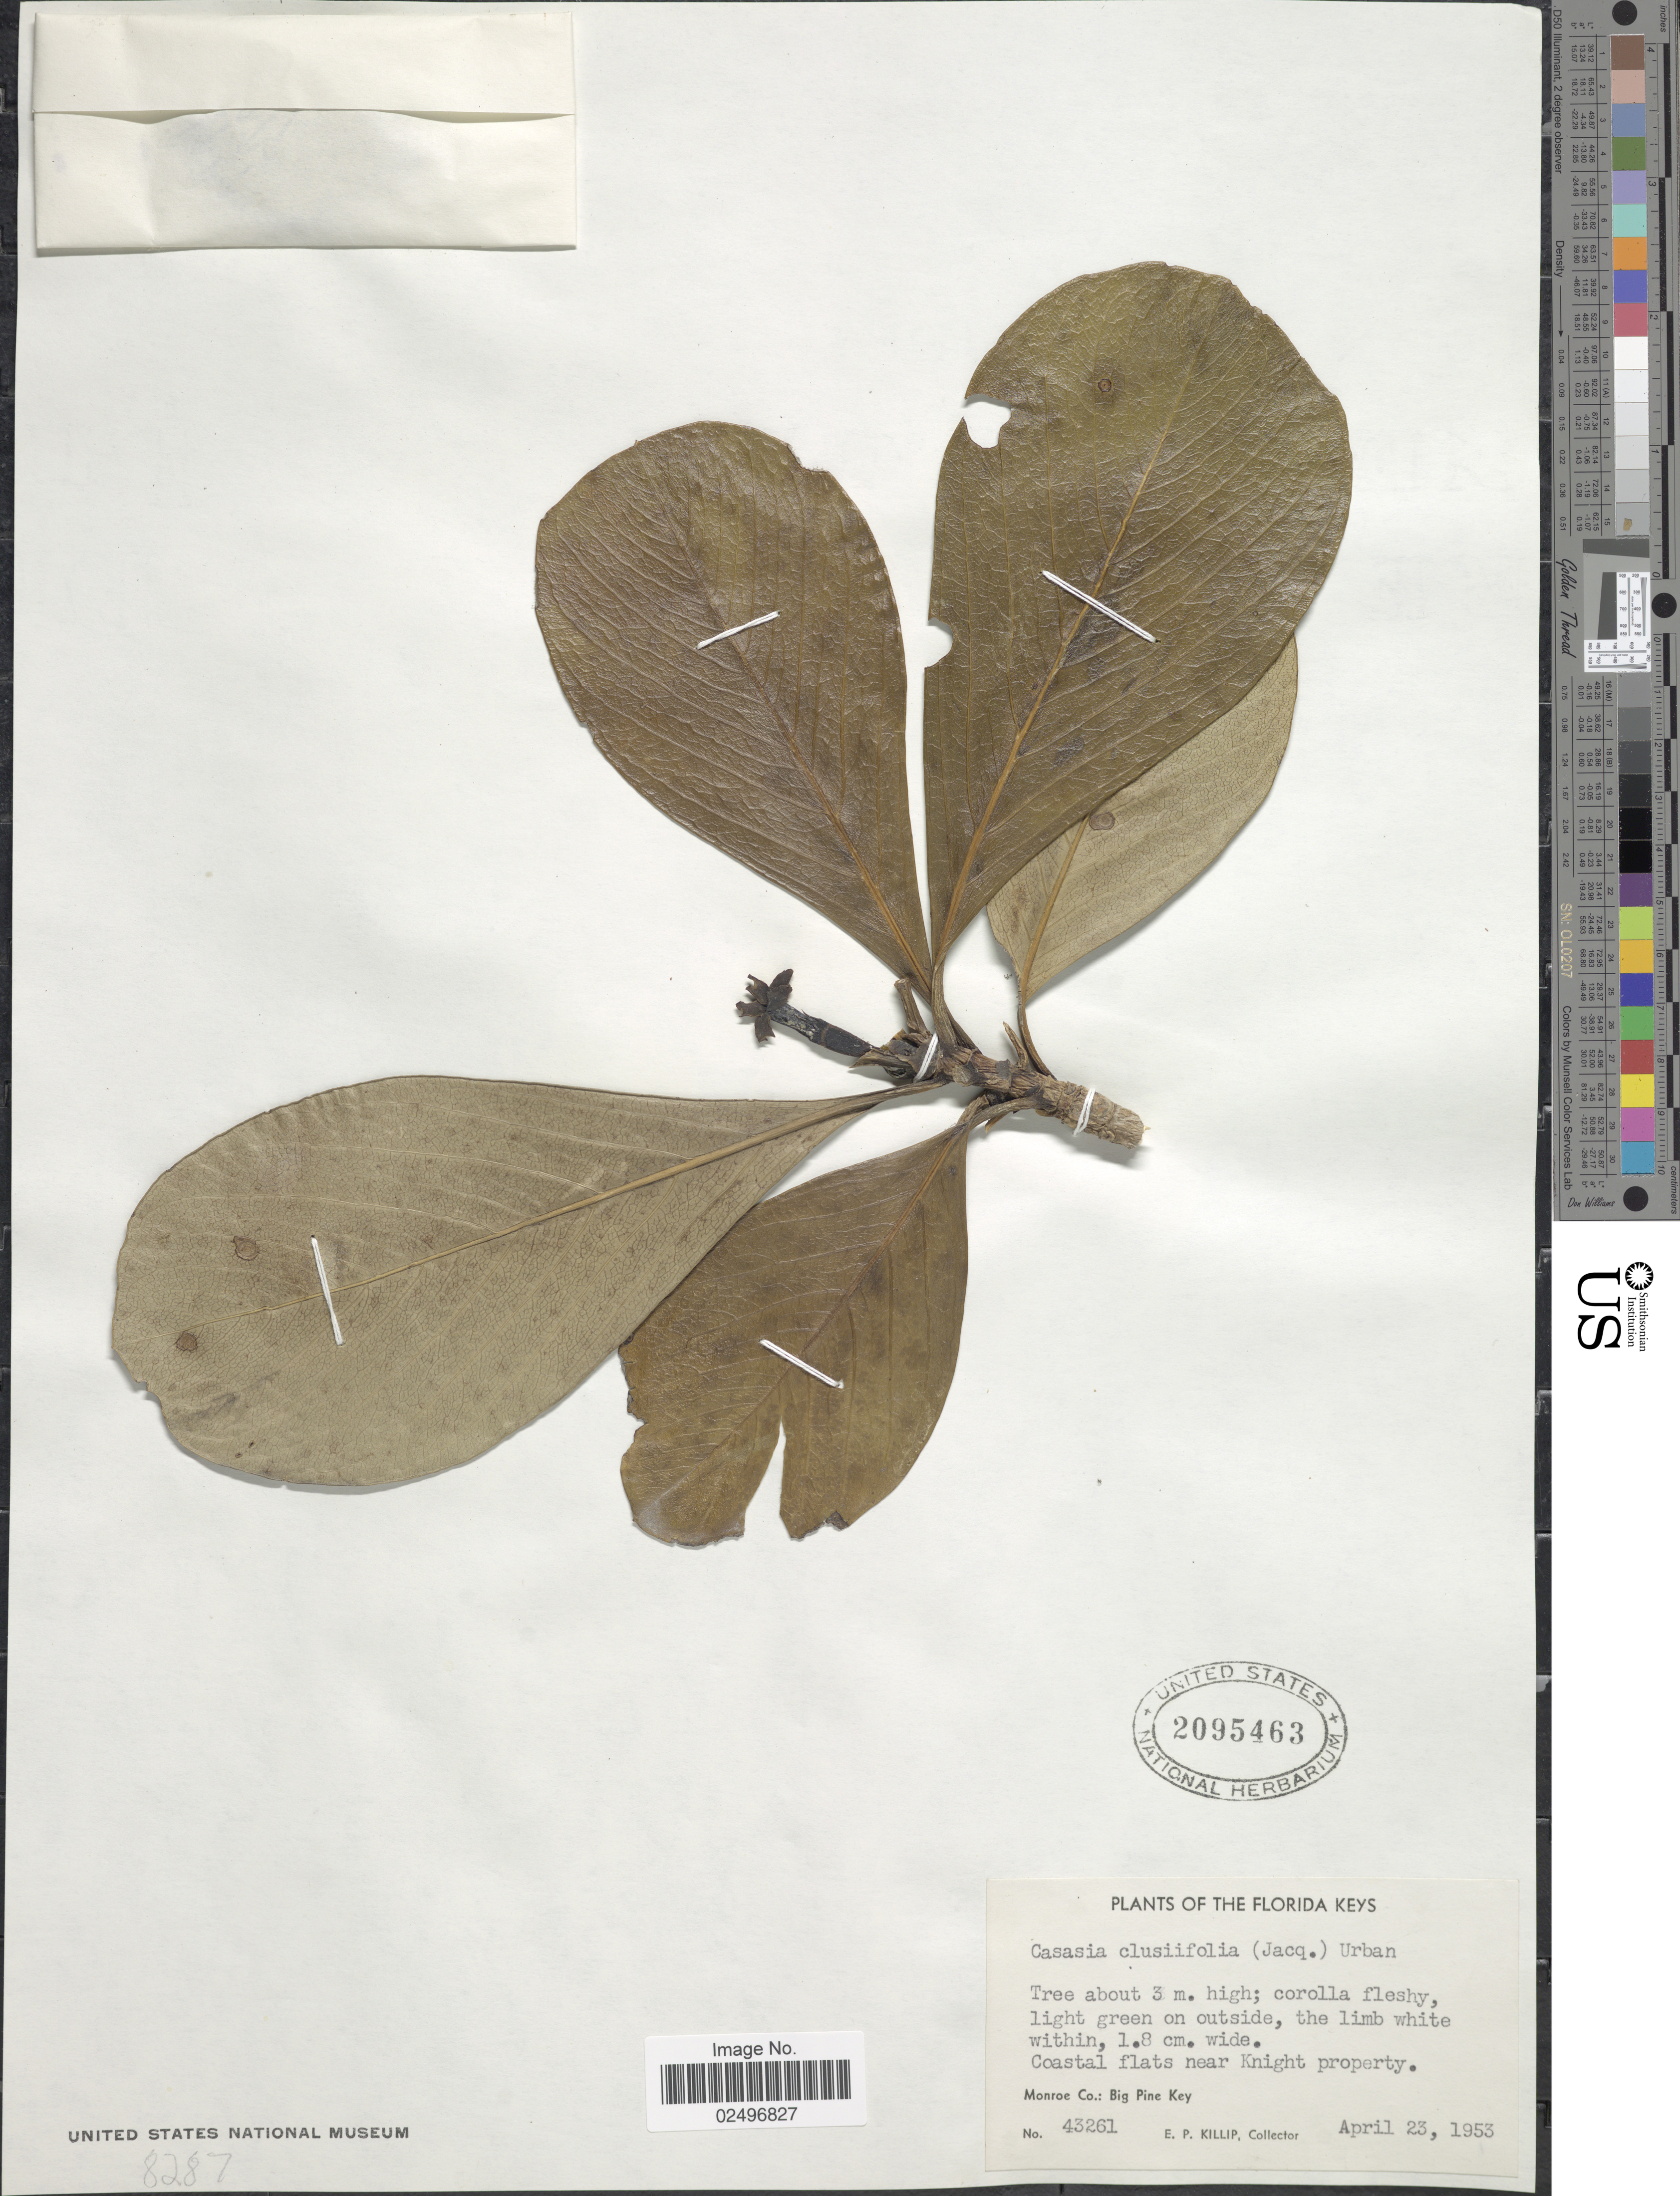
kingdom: Plantae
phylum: Tracheophyta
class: Magnoliopsida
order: Gentianales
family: Rubiaceae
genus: Casasia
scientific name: Casasia clusiifolia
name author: (Jacq.) Urb.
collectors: E. P. Killip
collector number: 43261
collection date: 1953-04-23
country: United States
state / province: Florida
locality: The Florida Keys, Coastal flats near Knight property, Monroe County: Big Pine Key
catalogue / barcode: US 2095463